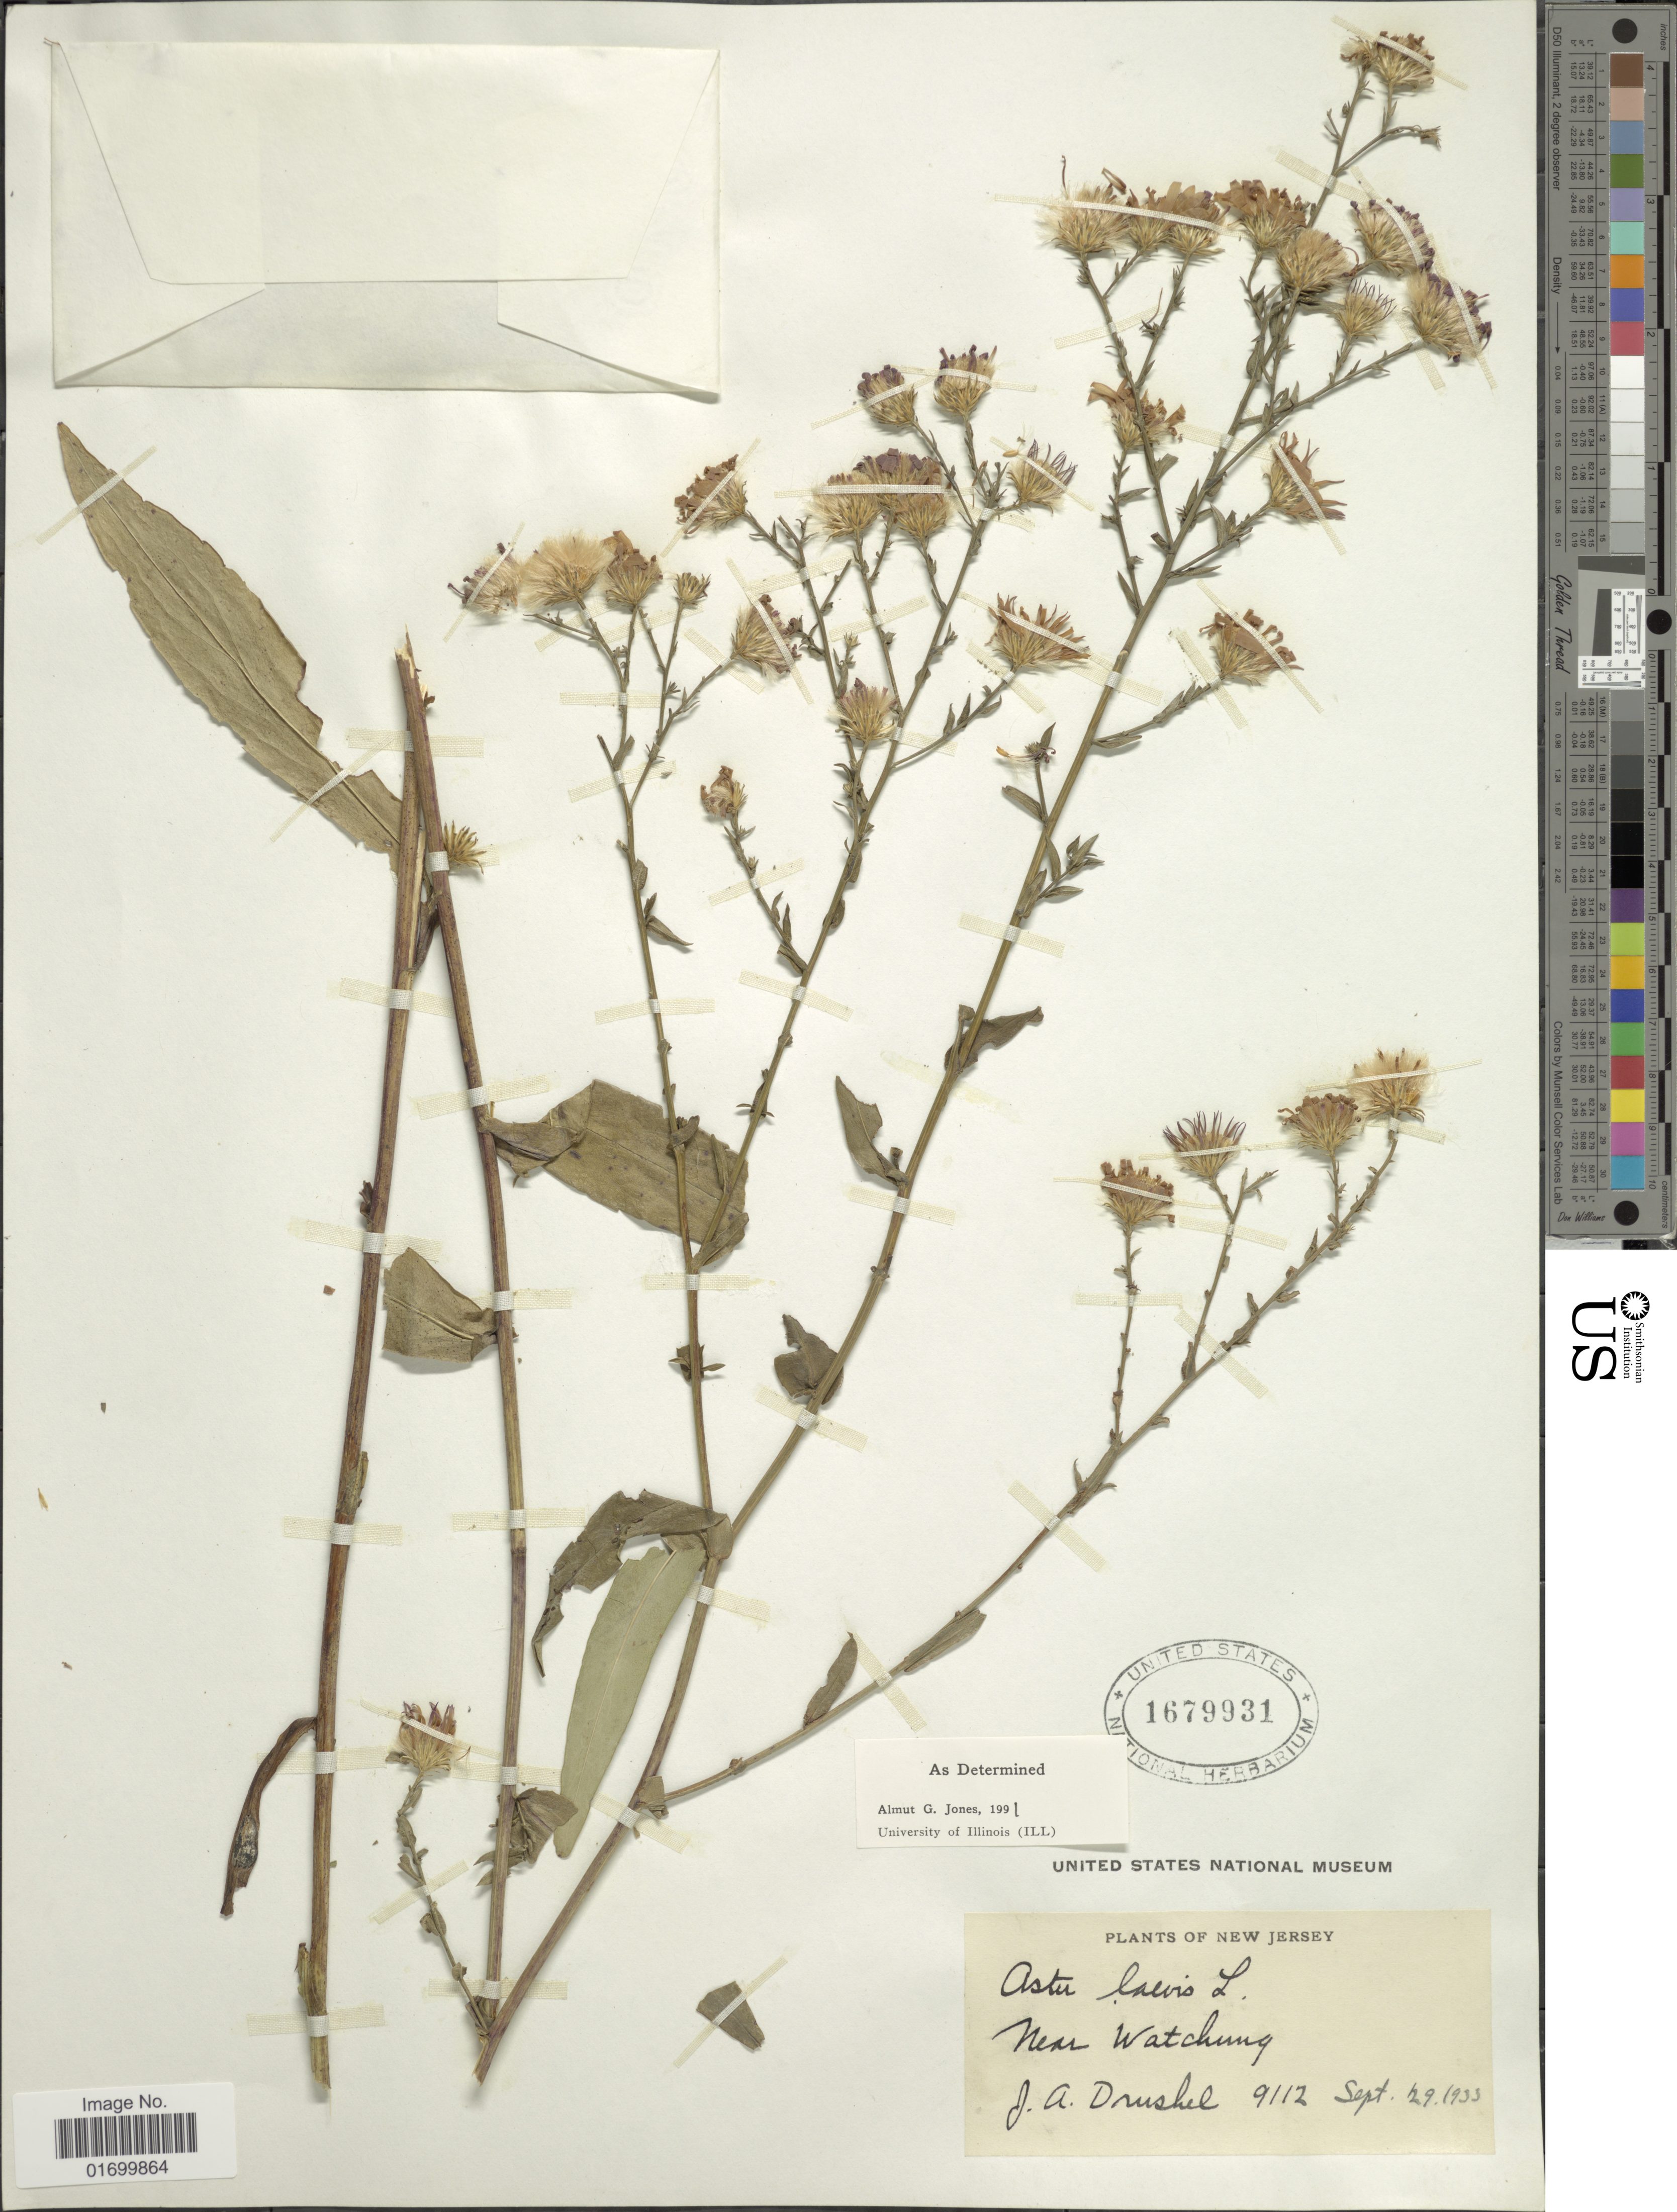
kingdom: Plantae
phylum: Tracheophyta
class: Magnoliopsida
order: Asterales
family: Asteraceae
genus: Symphyotrichum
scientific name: Symphyotrichum laeve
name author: (L.) Á. Löve & D. Löve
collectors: J. A. Drushel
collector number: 9112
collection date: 1933-09-29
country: United States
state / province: New Jersey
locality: Near Watchung.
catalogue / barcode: US 1679931